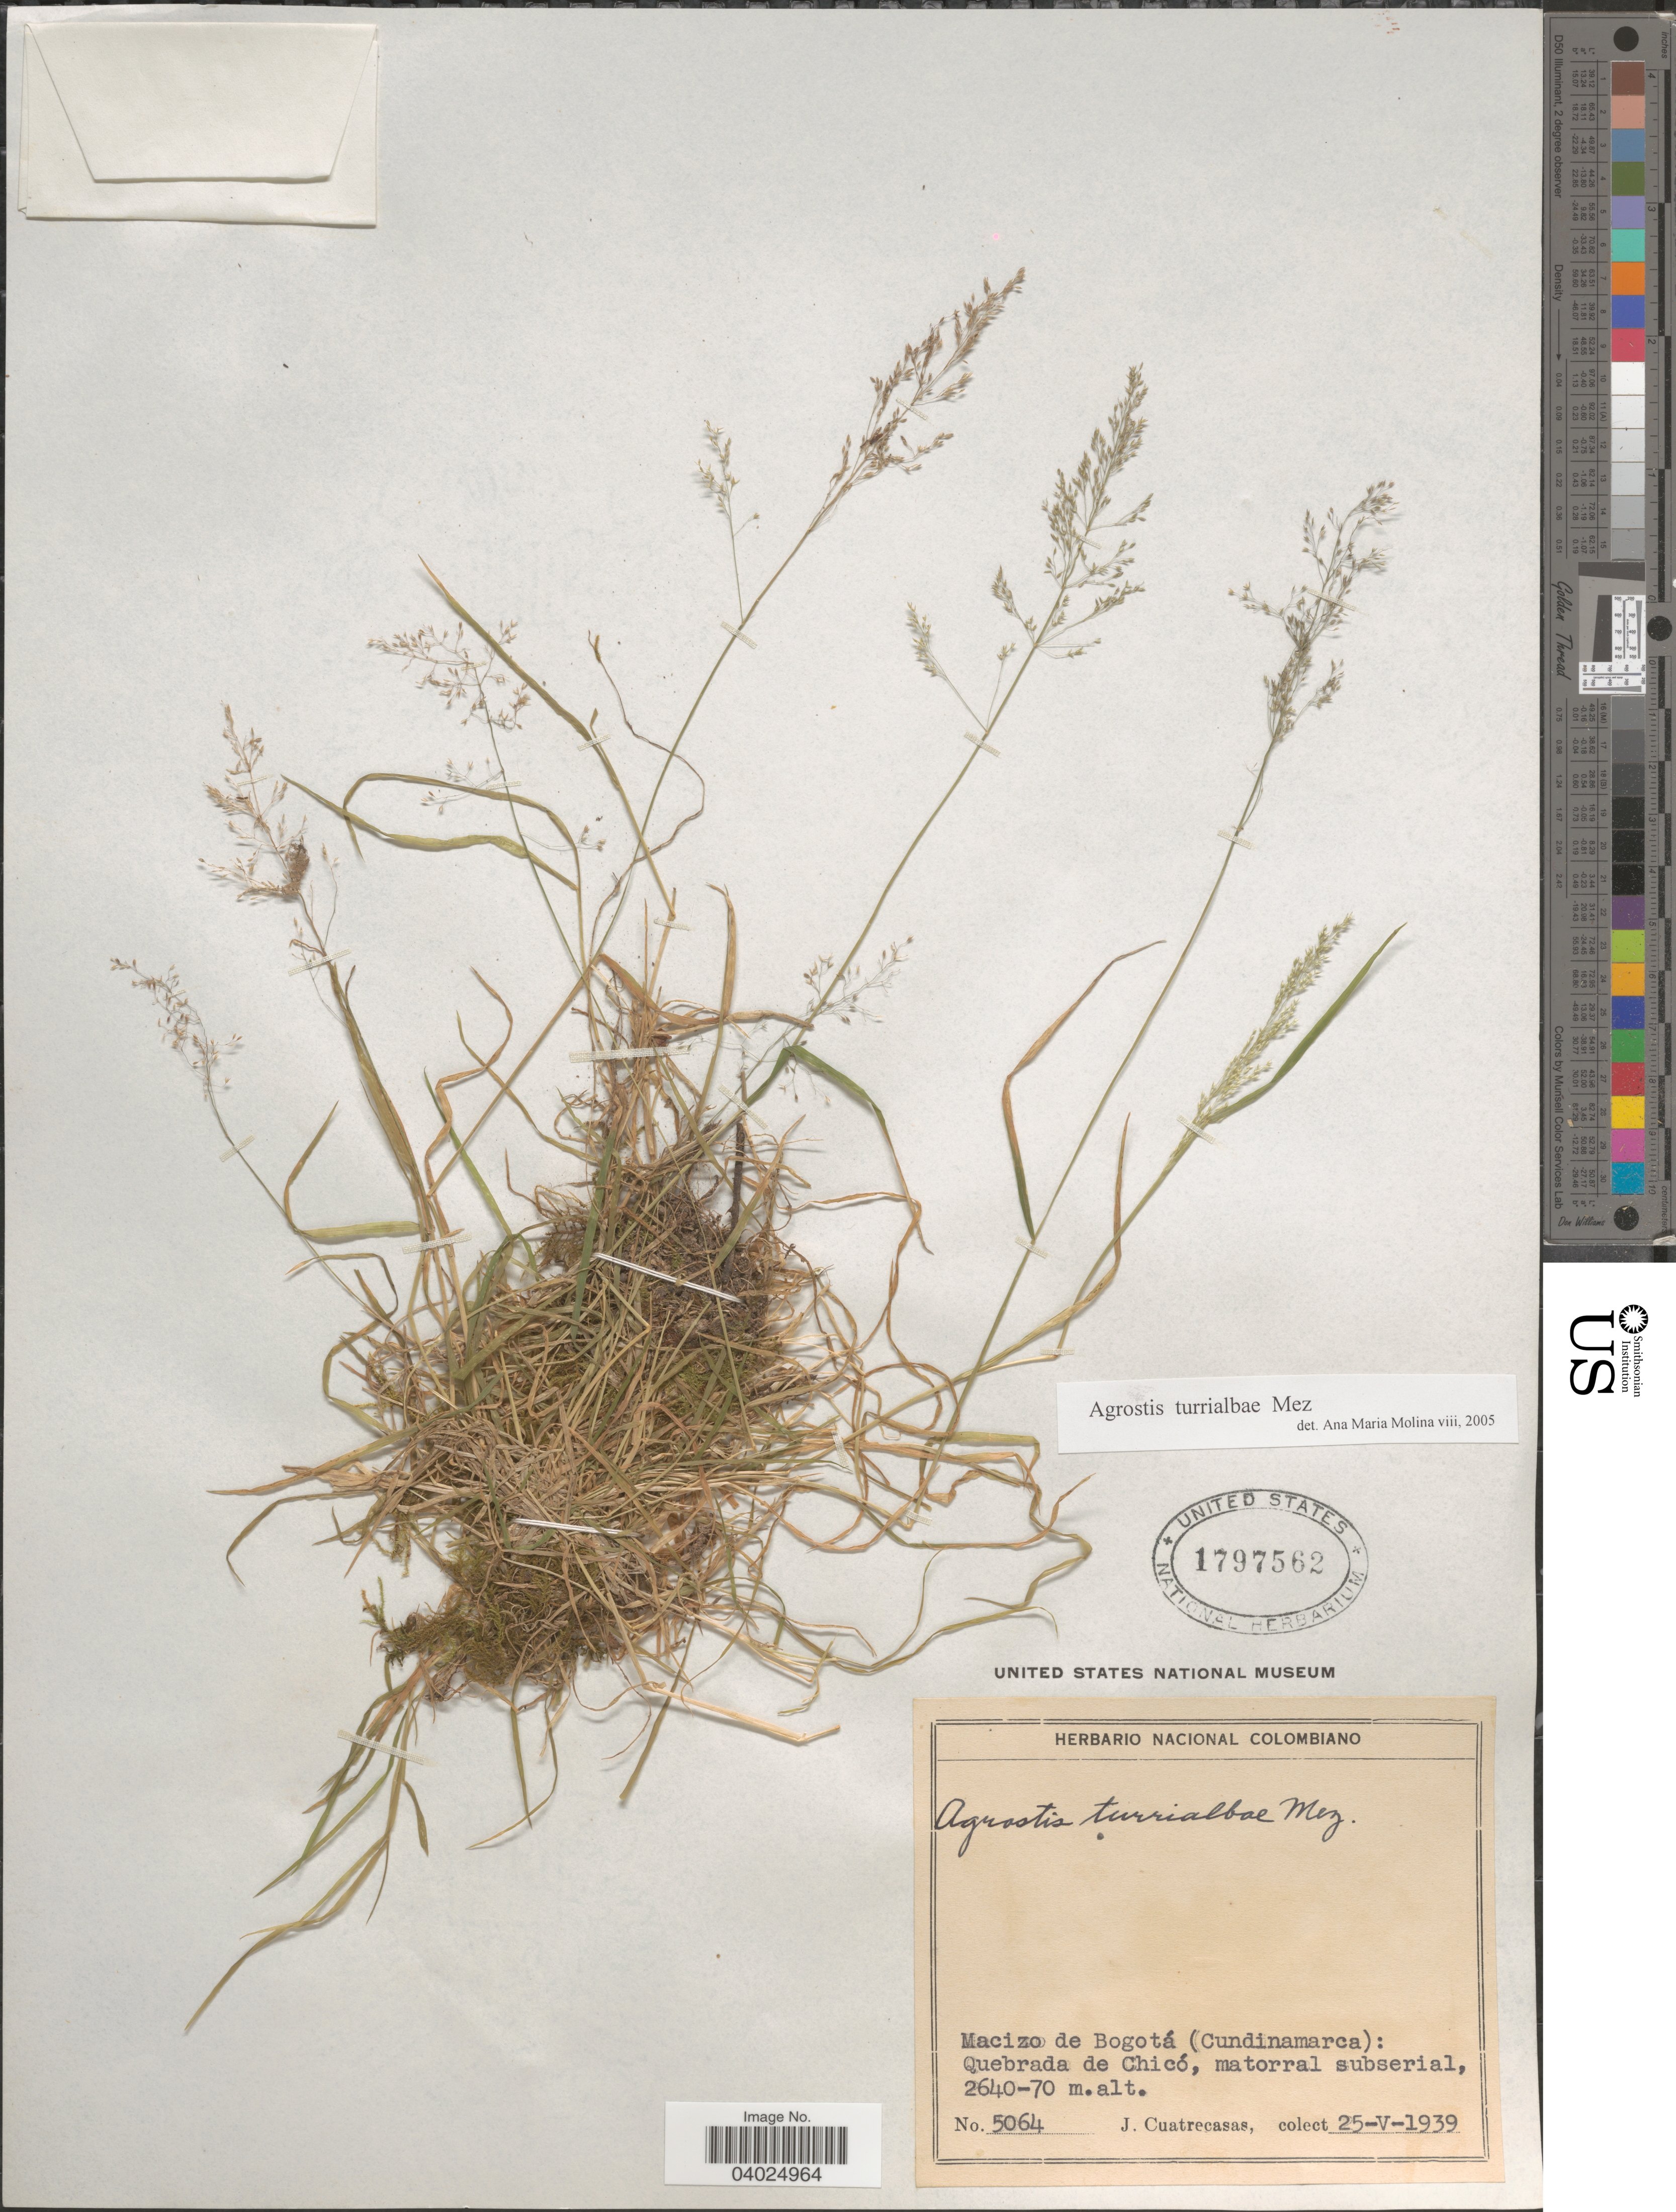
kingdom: Plantae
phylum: Tracheophyta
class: Liliopsida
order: Poales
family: Poaceae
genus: Agrostis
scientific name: Agrostis turrialbae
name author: Mez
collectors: J. Cuatrecasas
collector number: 5064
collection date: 1939-05-25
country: Colombia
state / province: Cundinamarca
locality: Macizo de Bogotá: Quebrada de Chicó.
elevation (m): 2640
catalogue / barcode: US 1797562